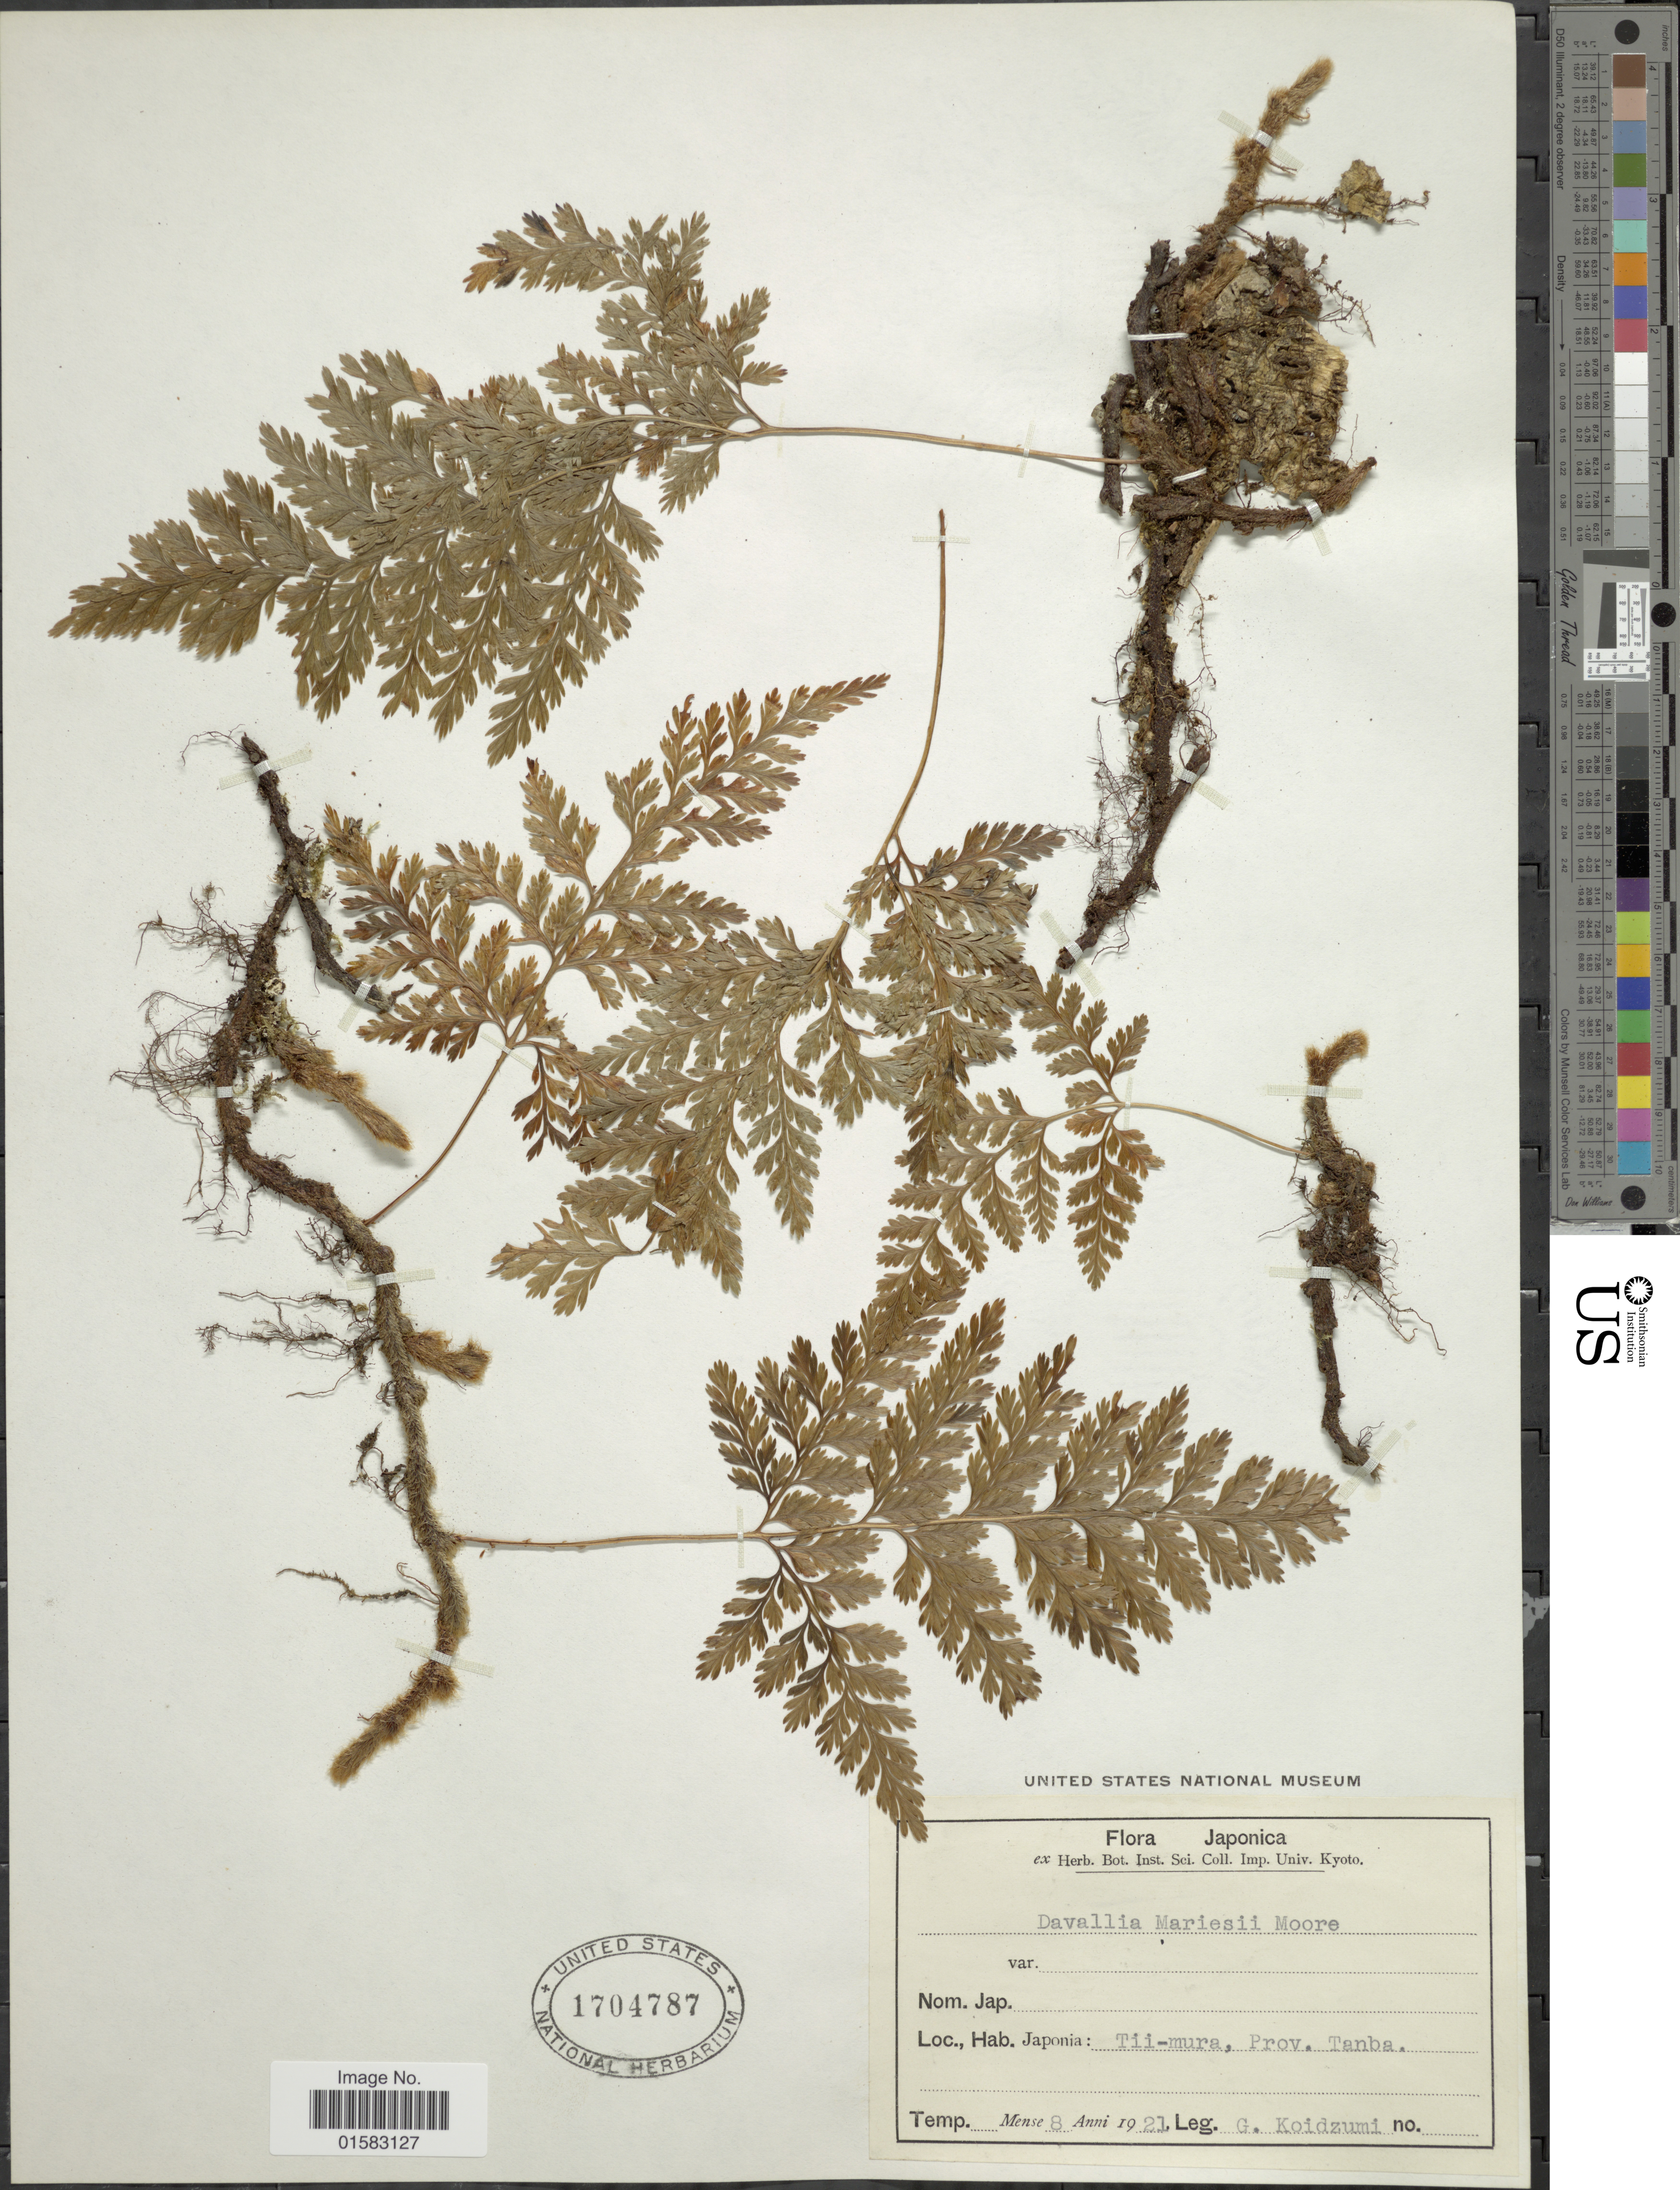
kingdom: Plantae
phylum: Tracheophyta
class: Polypodiopsida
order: Polypodiales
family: Davalliaceae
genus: Davallia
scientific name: Davallia trichomanoides var. trichomanoides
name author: Blume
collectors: G. Koidzumi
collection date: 1921-08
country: Japan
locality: Tii-mura, Prov. Tanba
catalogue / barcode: US 1704787